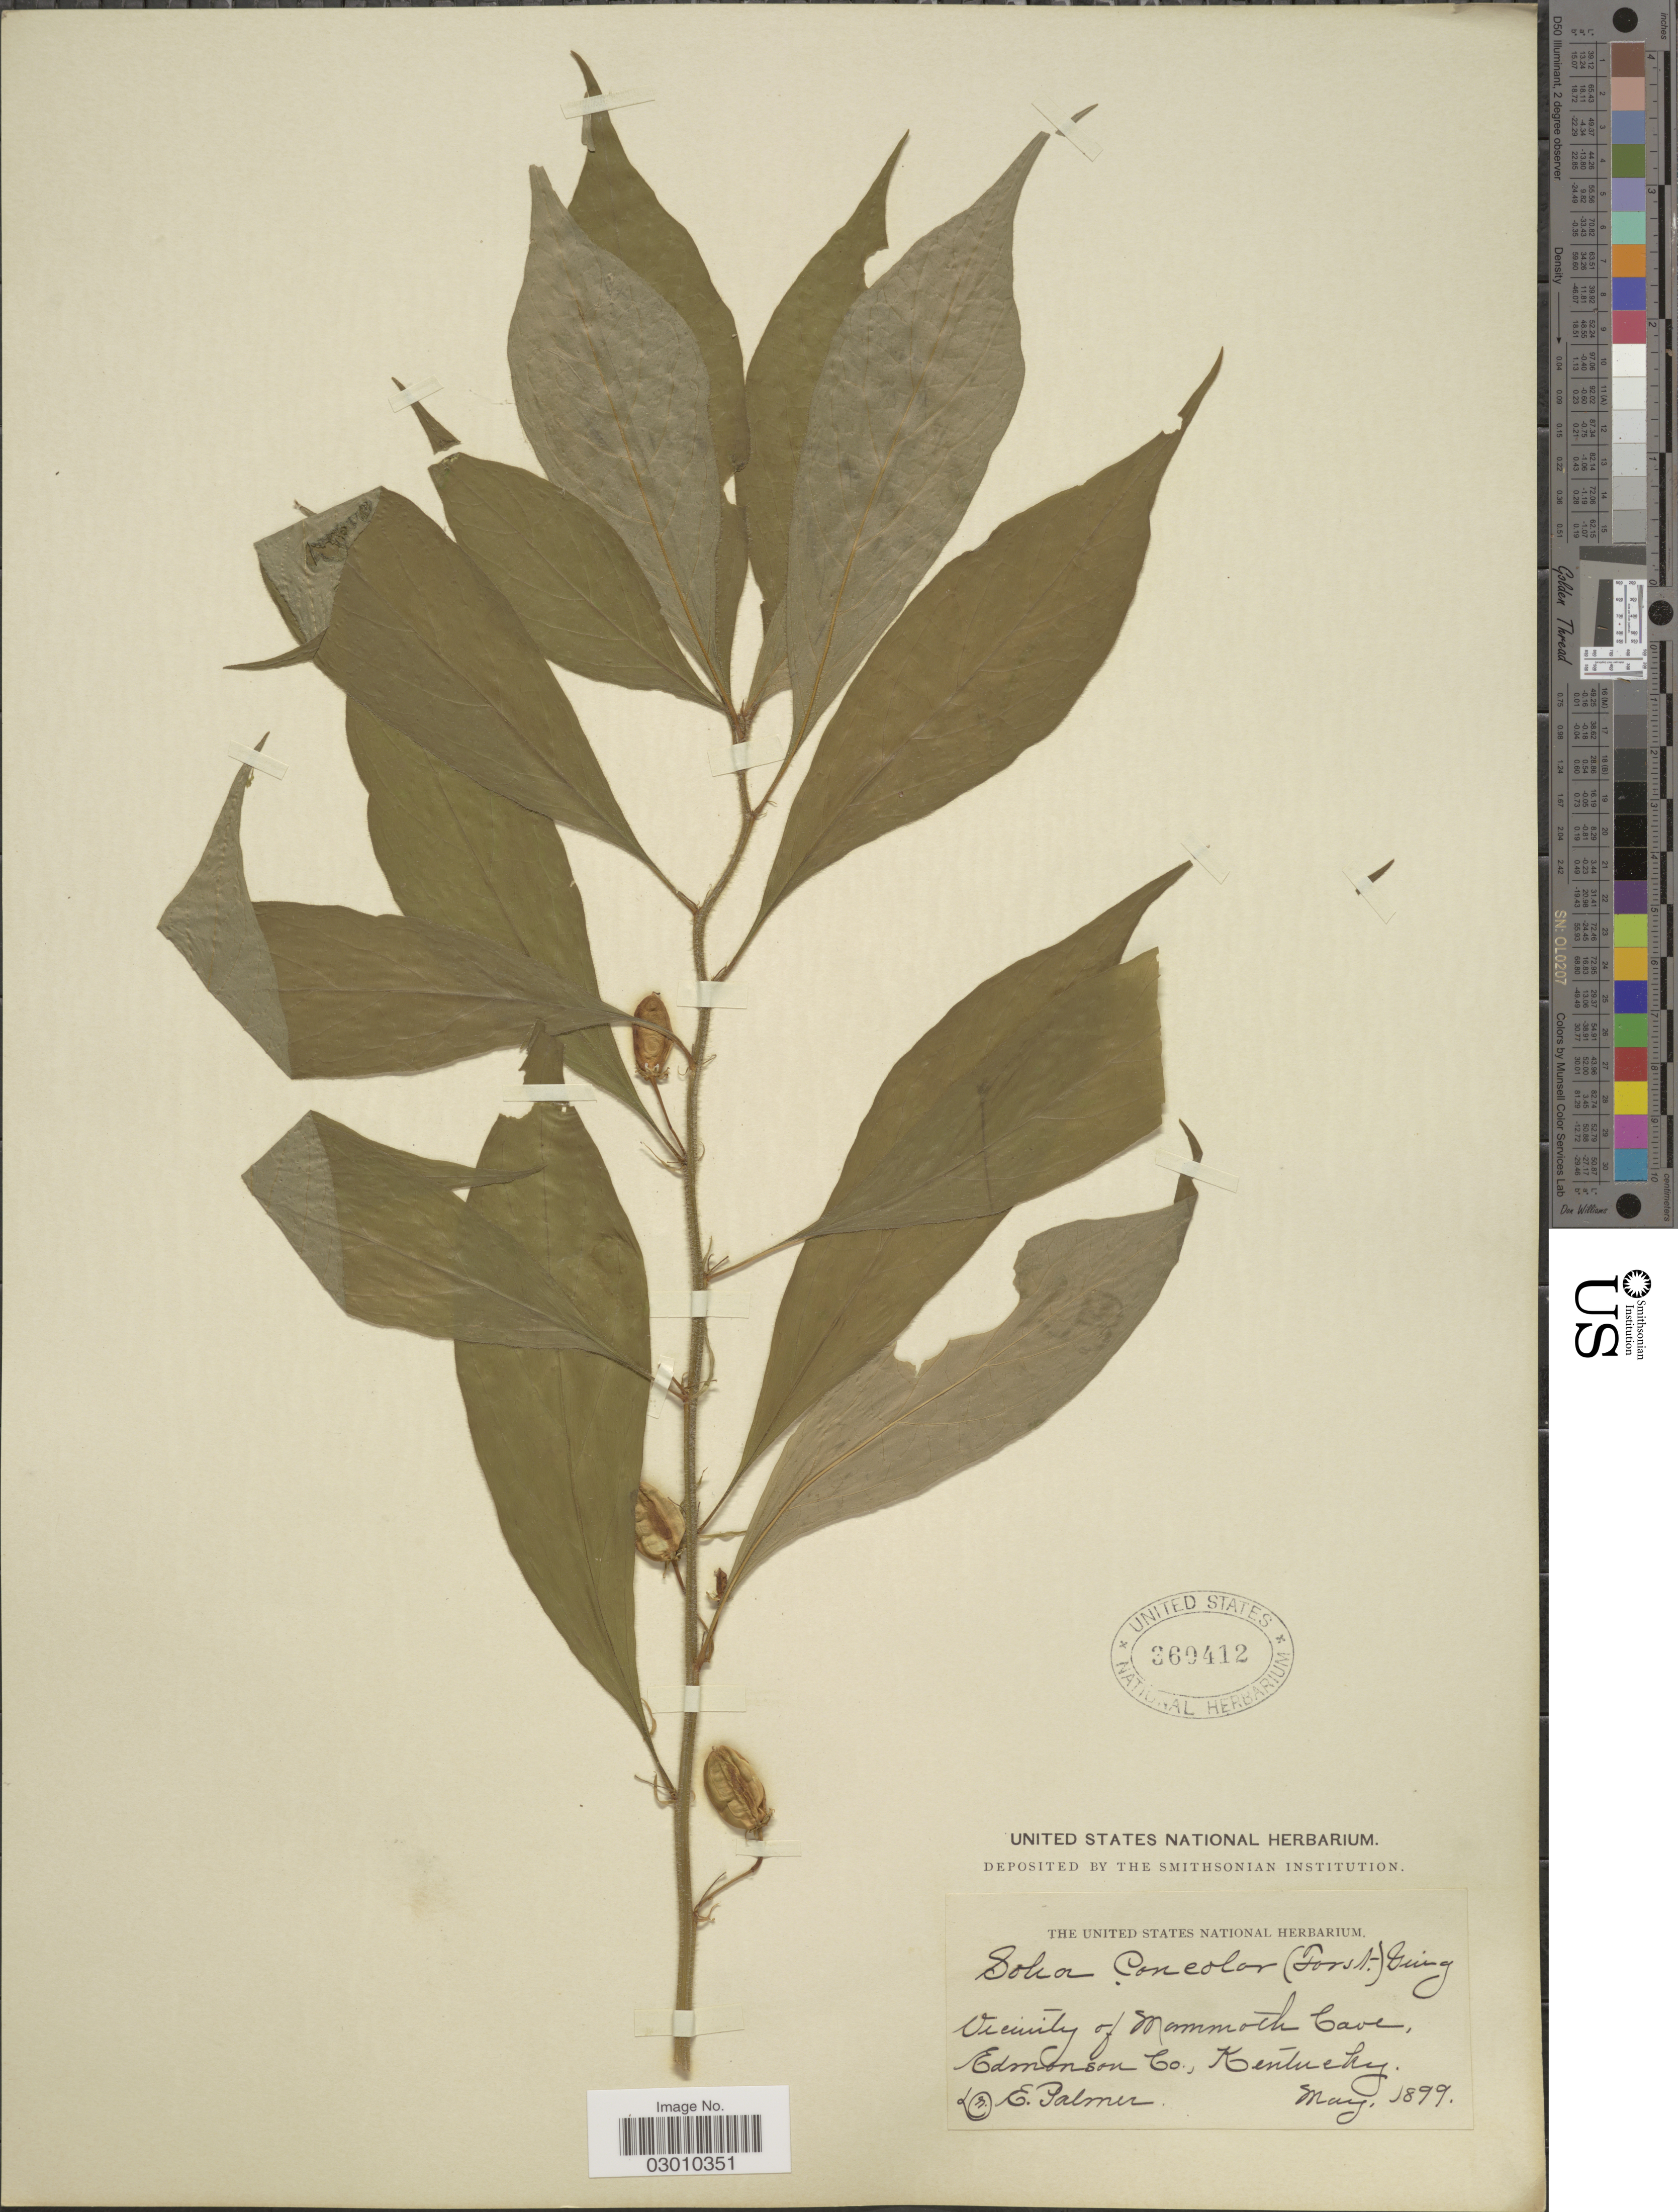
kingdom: Plantae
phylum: Tracheophyta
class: Magnoliopsida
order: Malpighiales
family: Violaceae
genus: Cubelium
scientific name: Cubelium concolor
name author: (T.F. Forst.) Raf. ex Britton & A. Br.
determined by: Strong, Mark T., (BOT), Smithsonian Institution - National Museum of Natural History (UNITED STATES)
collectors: E. Palmer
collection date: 1899-05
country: United States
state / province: Kentucky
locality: Vicinity of Mammoth Cave, Edmonson Co.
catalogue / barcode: US 360412